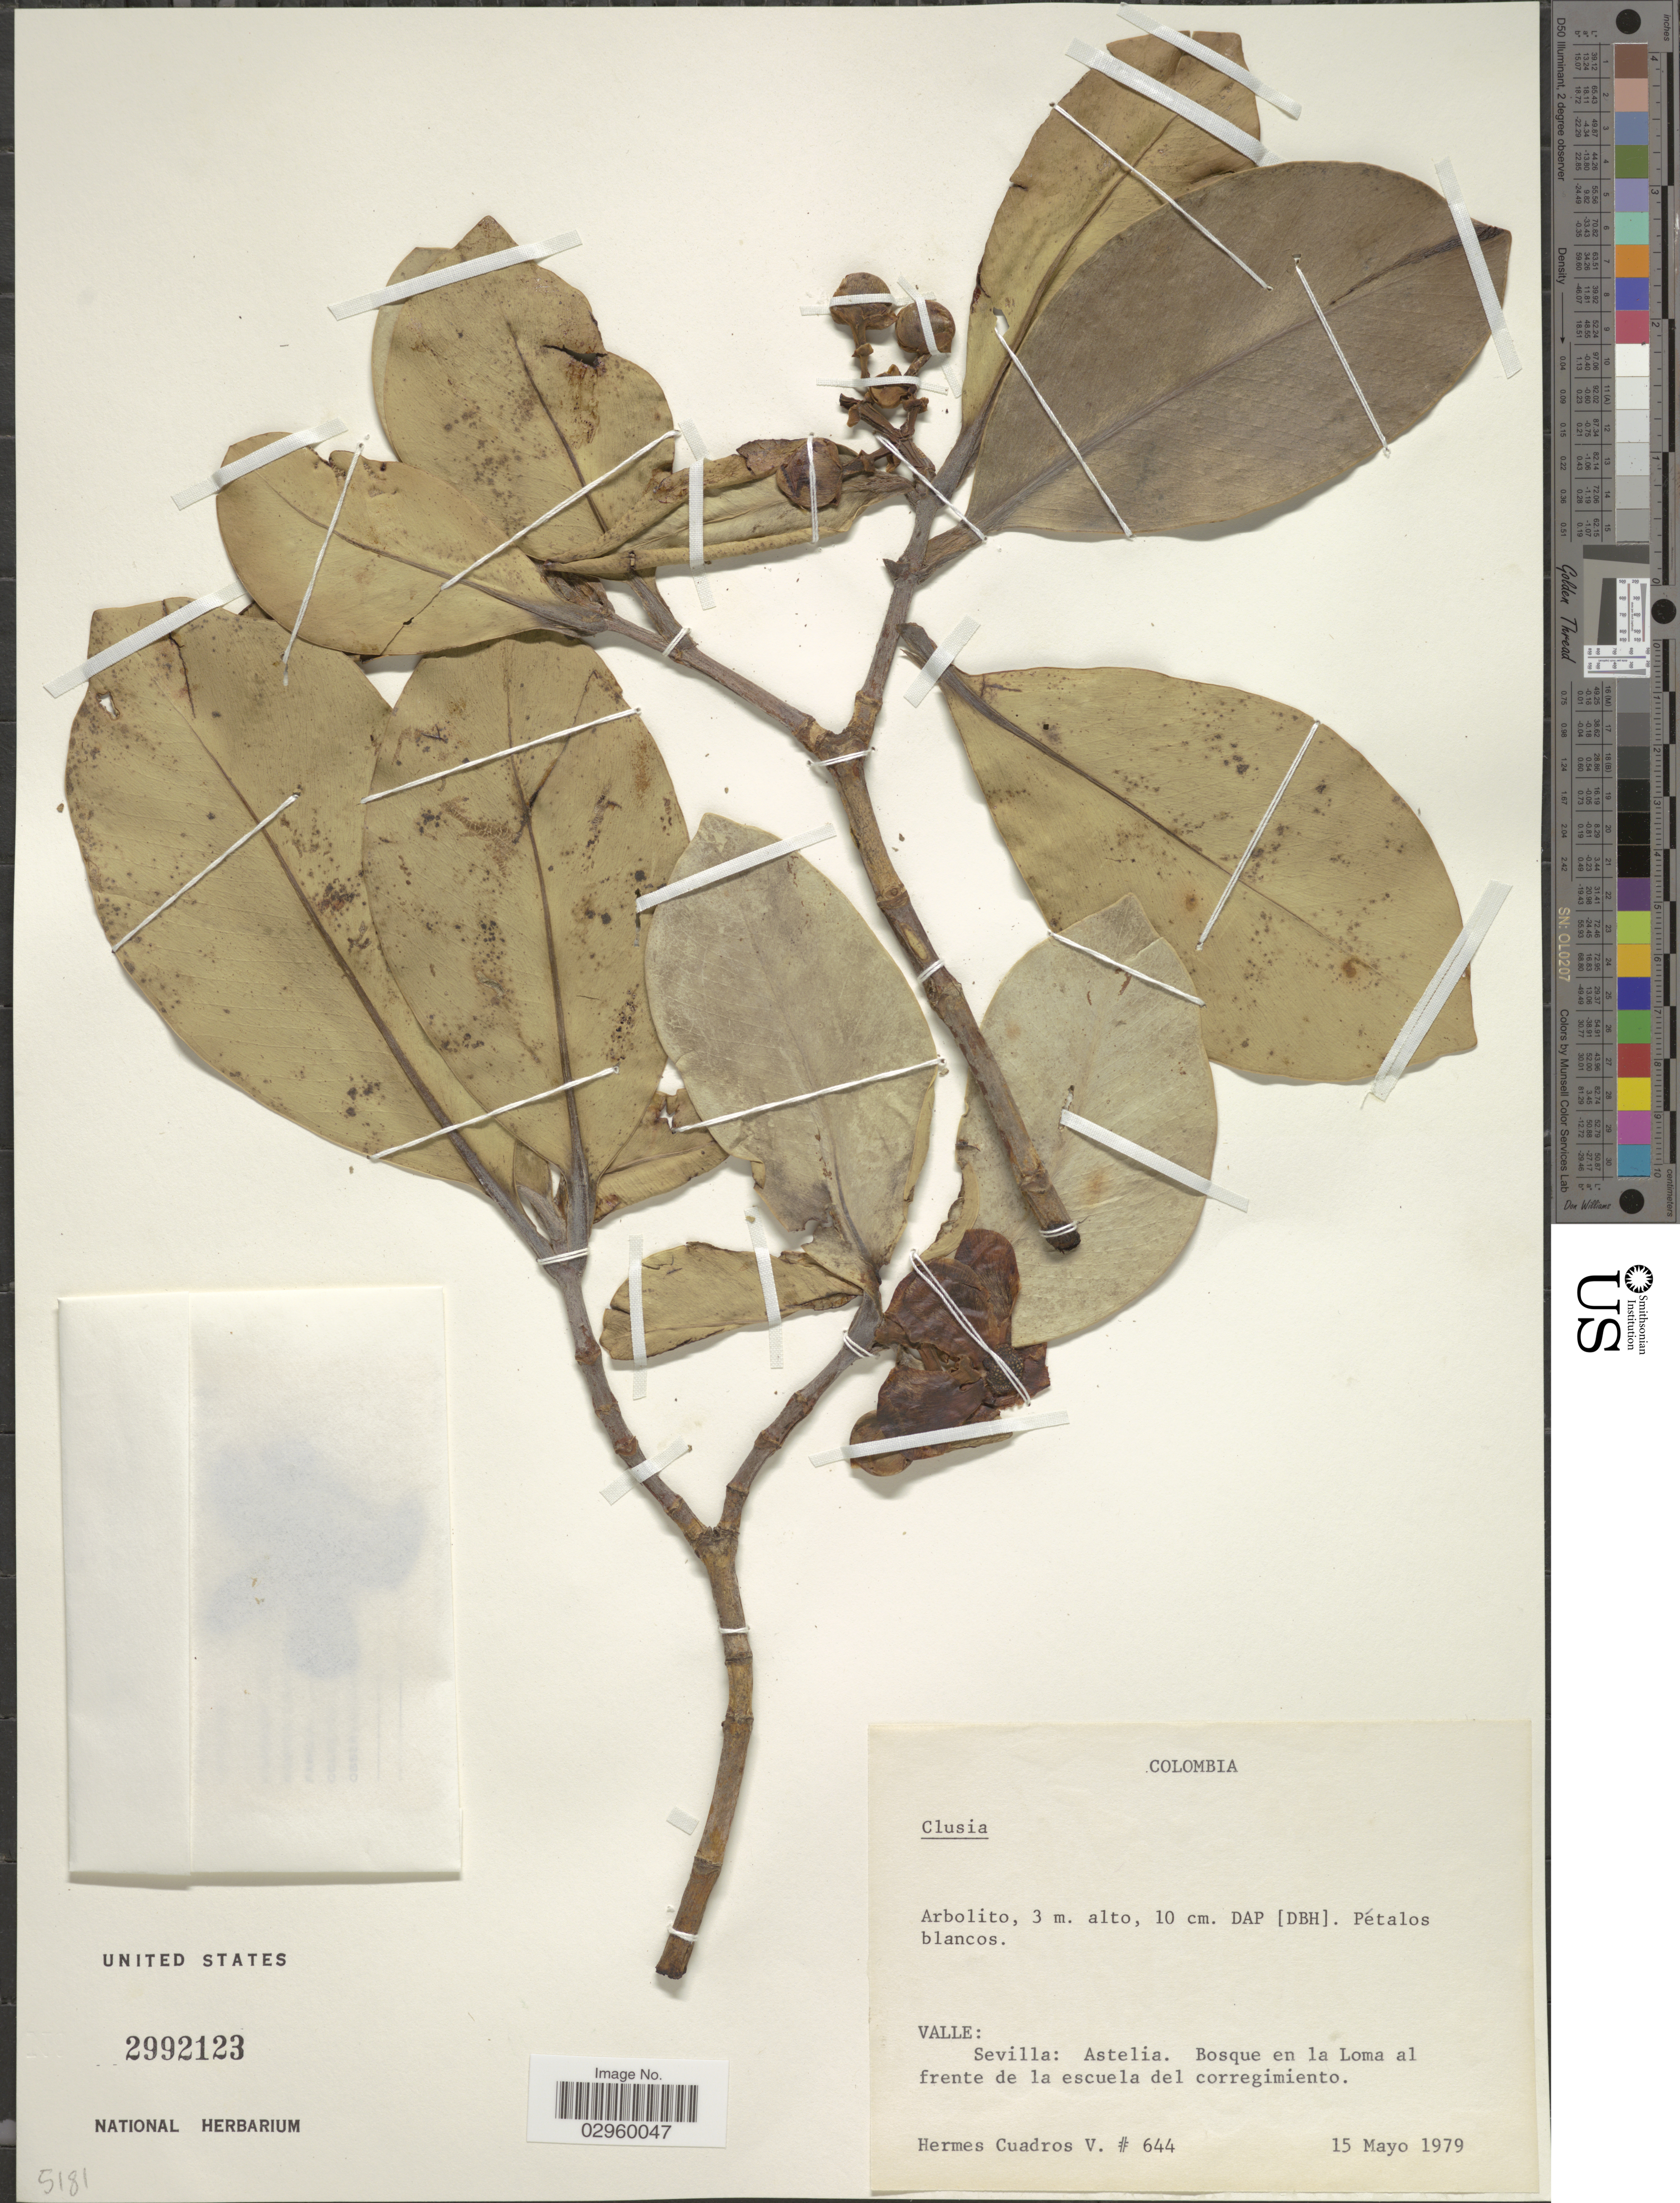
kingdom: Plantae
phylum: Tracheophyta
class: Magnoliopsida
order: Malpighiales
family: Clusiaceae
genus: Clusia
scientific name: Clusia sp.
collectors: H. Cuadros V.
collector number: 644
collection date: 1979-05-15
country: Colombia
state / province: Valle del Cauca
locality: Valle: Sevilla: Astelia, Bosque en la Loma al frente de la escuela del corregimiento.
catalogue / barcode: US 2992123